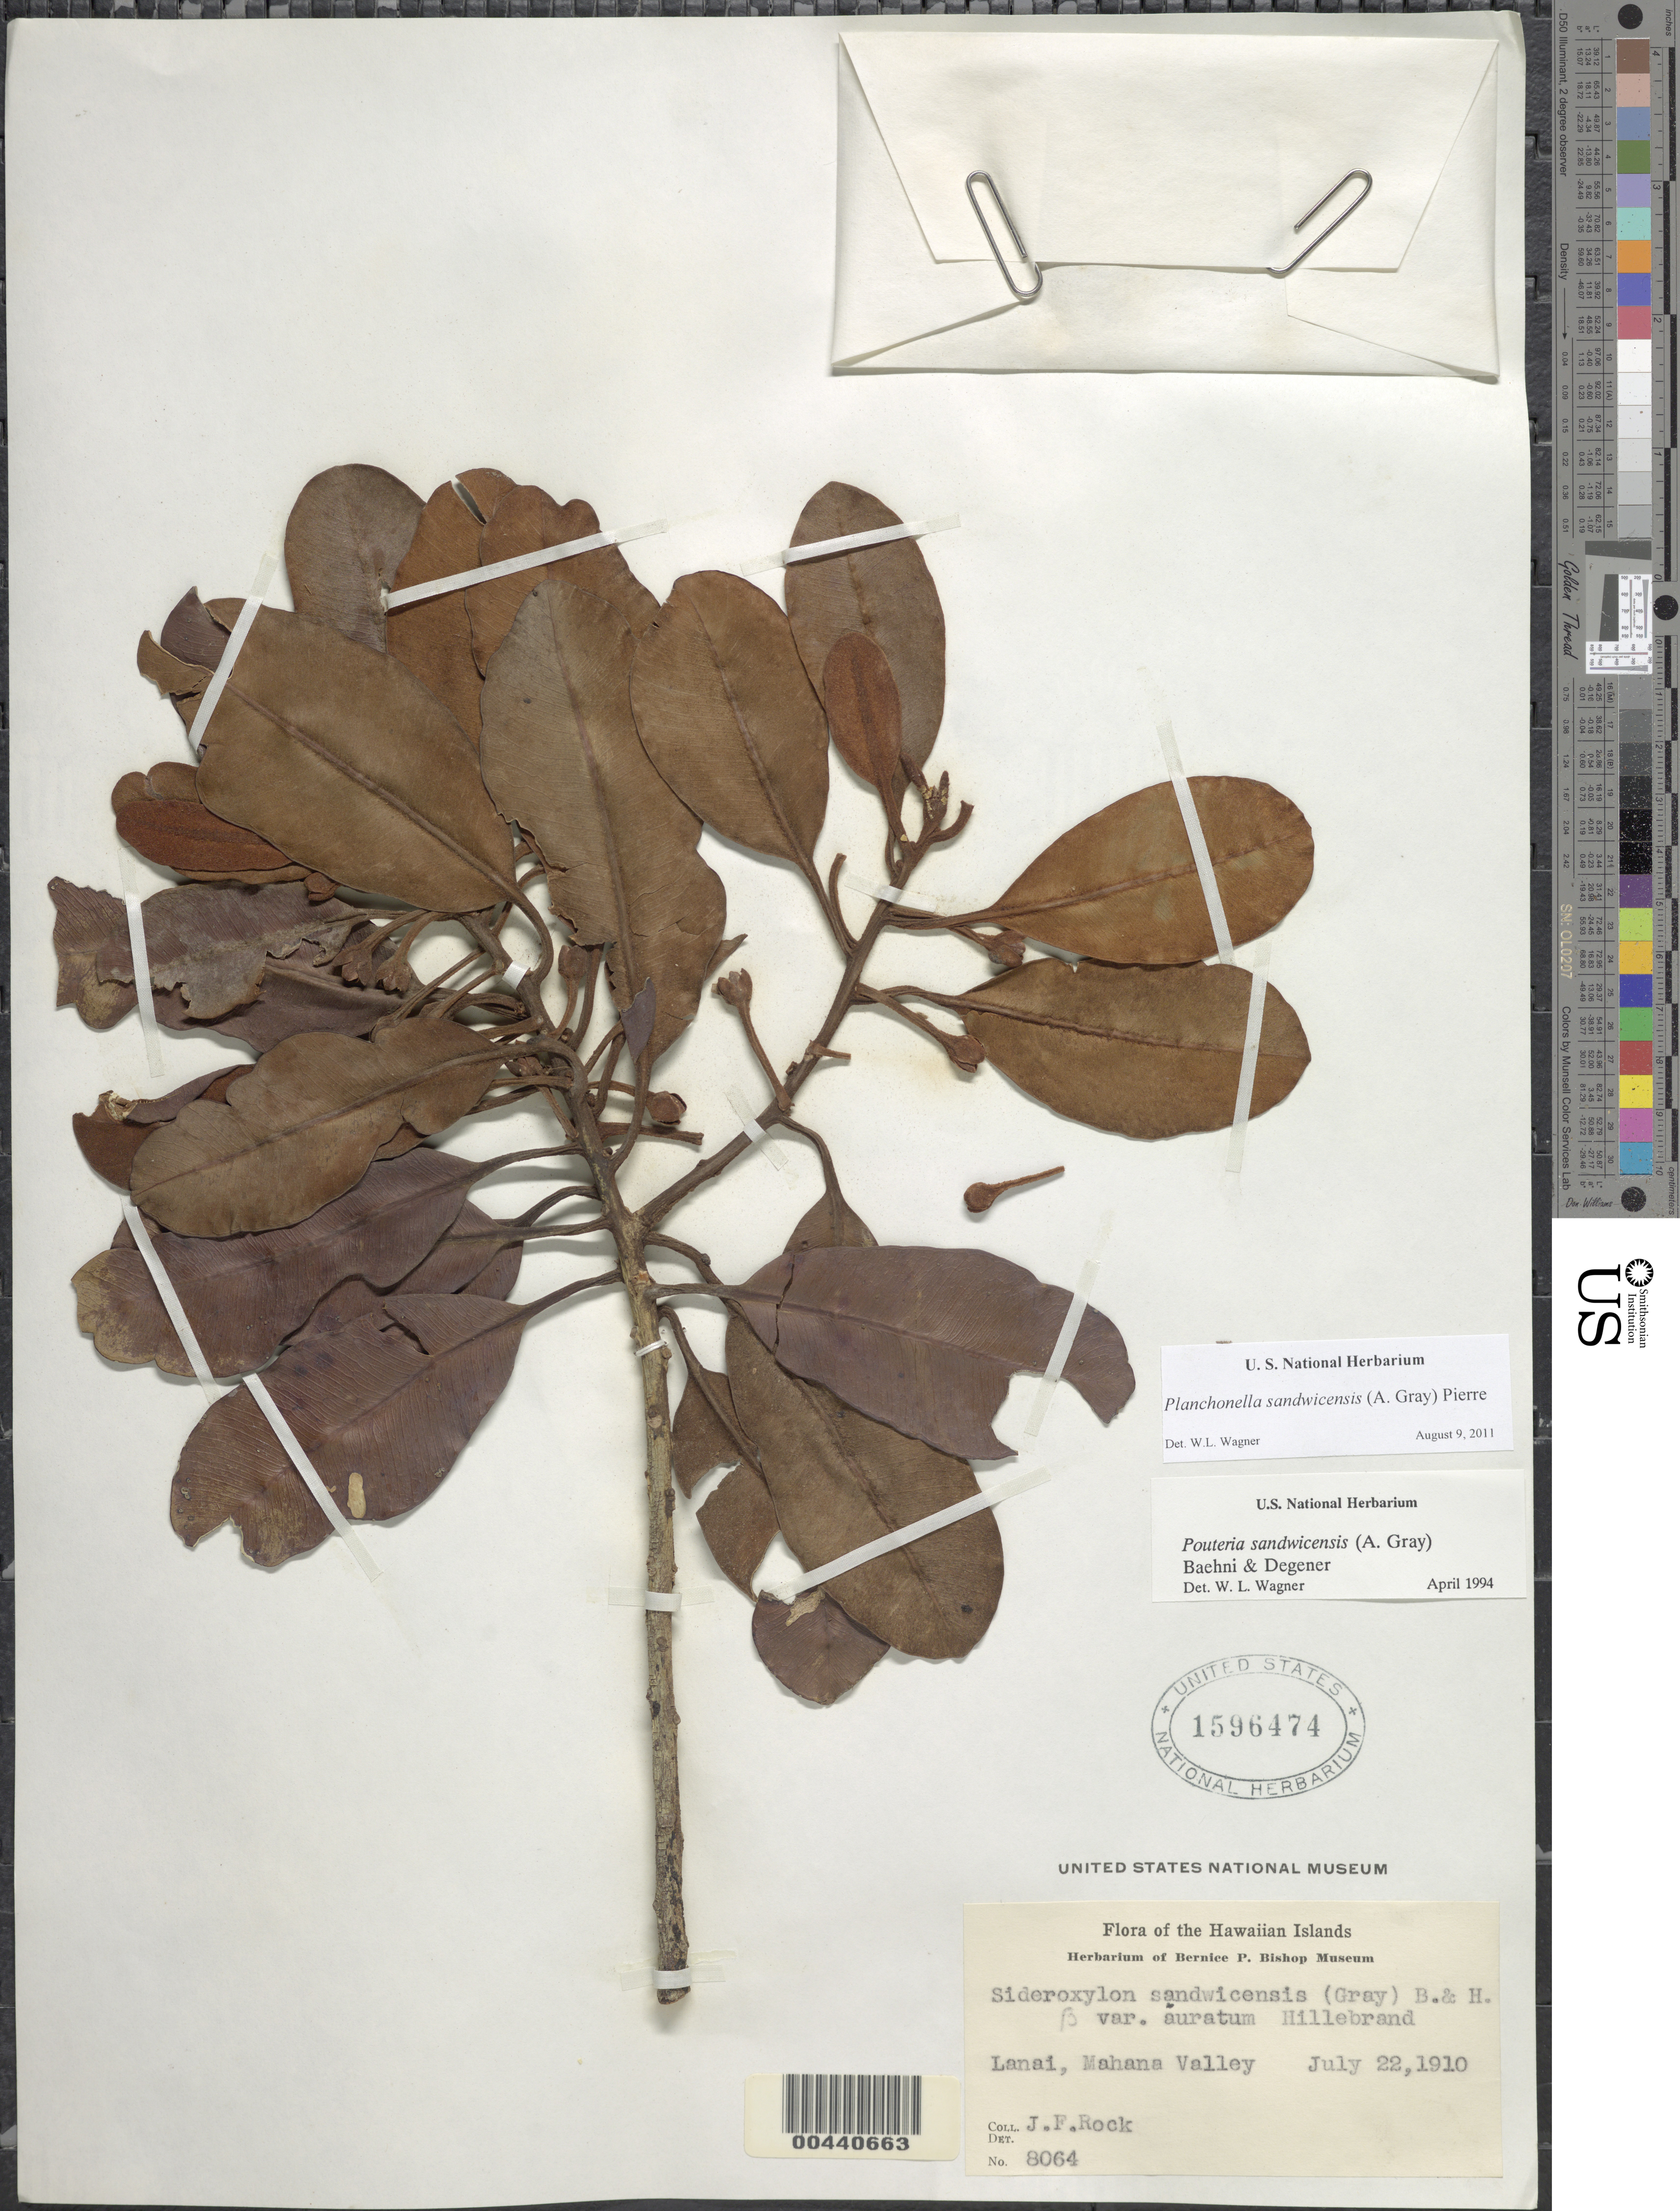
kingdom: Plantae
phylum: Tracheophyta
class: Magnoliopsida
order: Ericales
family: Sapotaceae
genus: Planchonella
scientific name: Planchonella sandwicensis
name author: (A. Gray) Pierre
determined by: Wagner, W. L., (BOT), Smithsonian Institution - National Museum of Natural History (UNITED STATES)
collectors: J. F. Rock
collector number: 8064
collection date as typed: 22 Jul 1910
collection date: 1910-07-22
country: United States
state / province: Hawaii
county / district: Maui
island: Lana'i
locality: Mahana Valley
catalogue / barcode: US 1596474